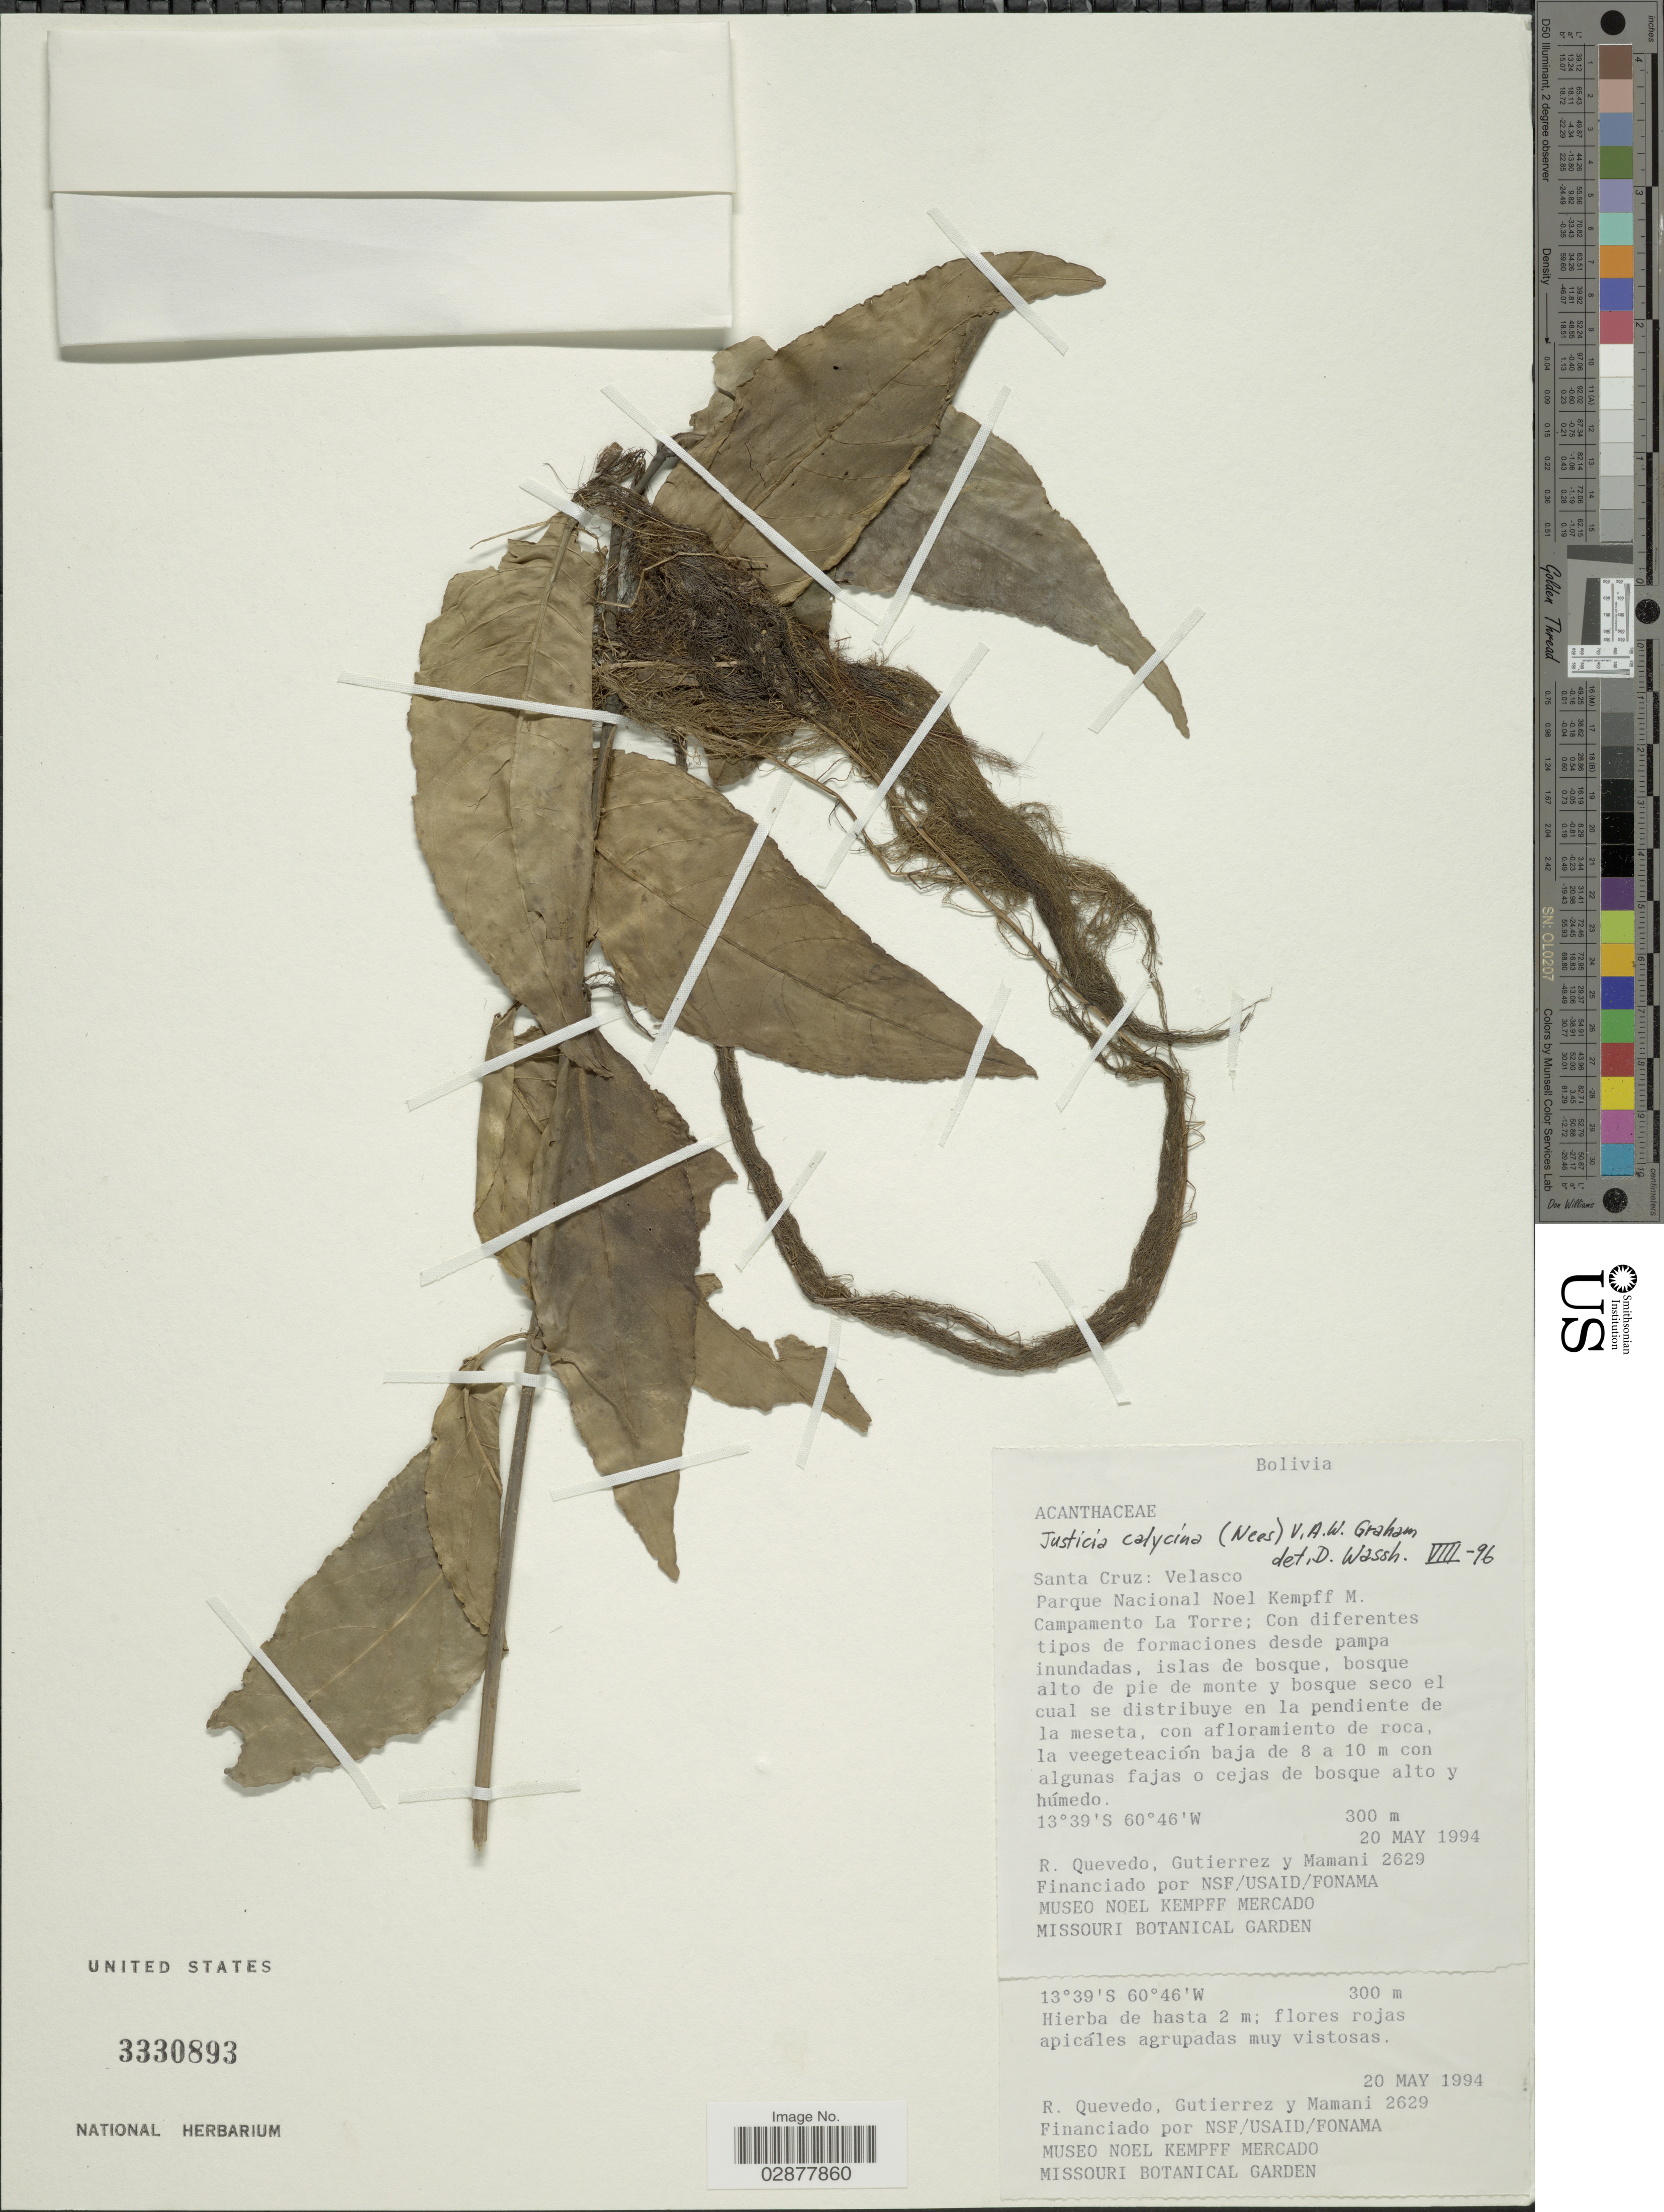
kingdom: Plantae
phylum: Tracheophyta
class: Magnoliopsida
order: Lamiales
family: Acanthaceae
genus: Justicia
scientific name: Justicia calycina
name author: (Nees) V.A.W. Graham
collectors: R. Quevedo, -. Gutierrez & Mamani, --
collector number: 2629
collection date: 1994-05-20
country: Bolivia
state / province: Santa Cruz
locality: Velasco. Parque Nacional Noel Kempff M. Campamento La Torre.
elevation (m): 300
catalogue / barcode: US 3330893